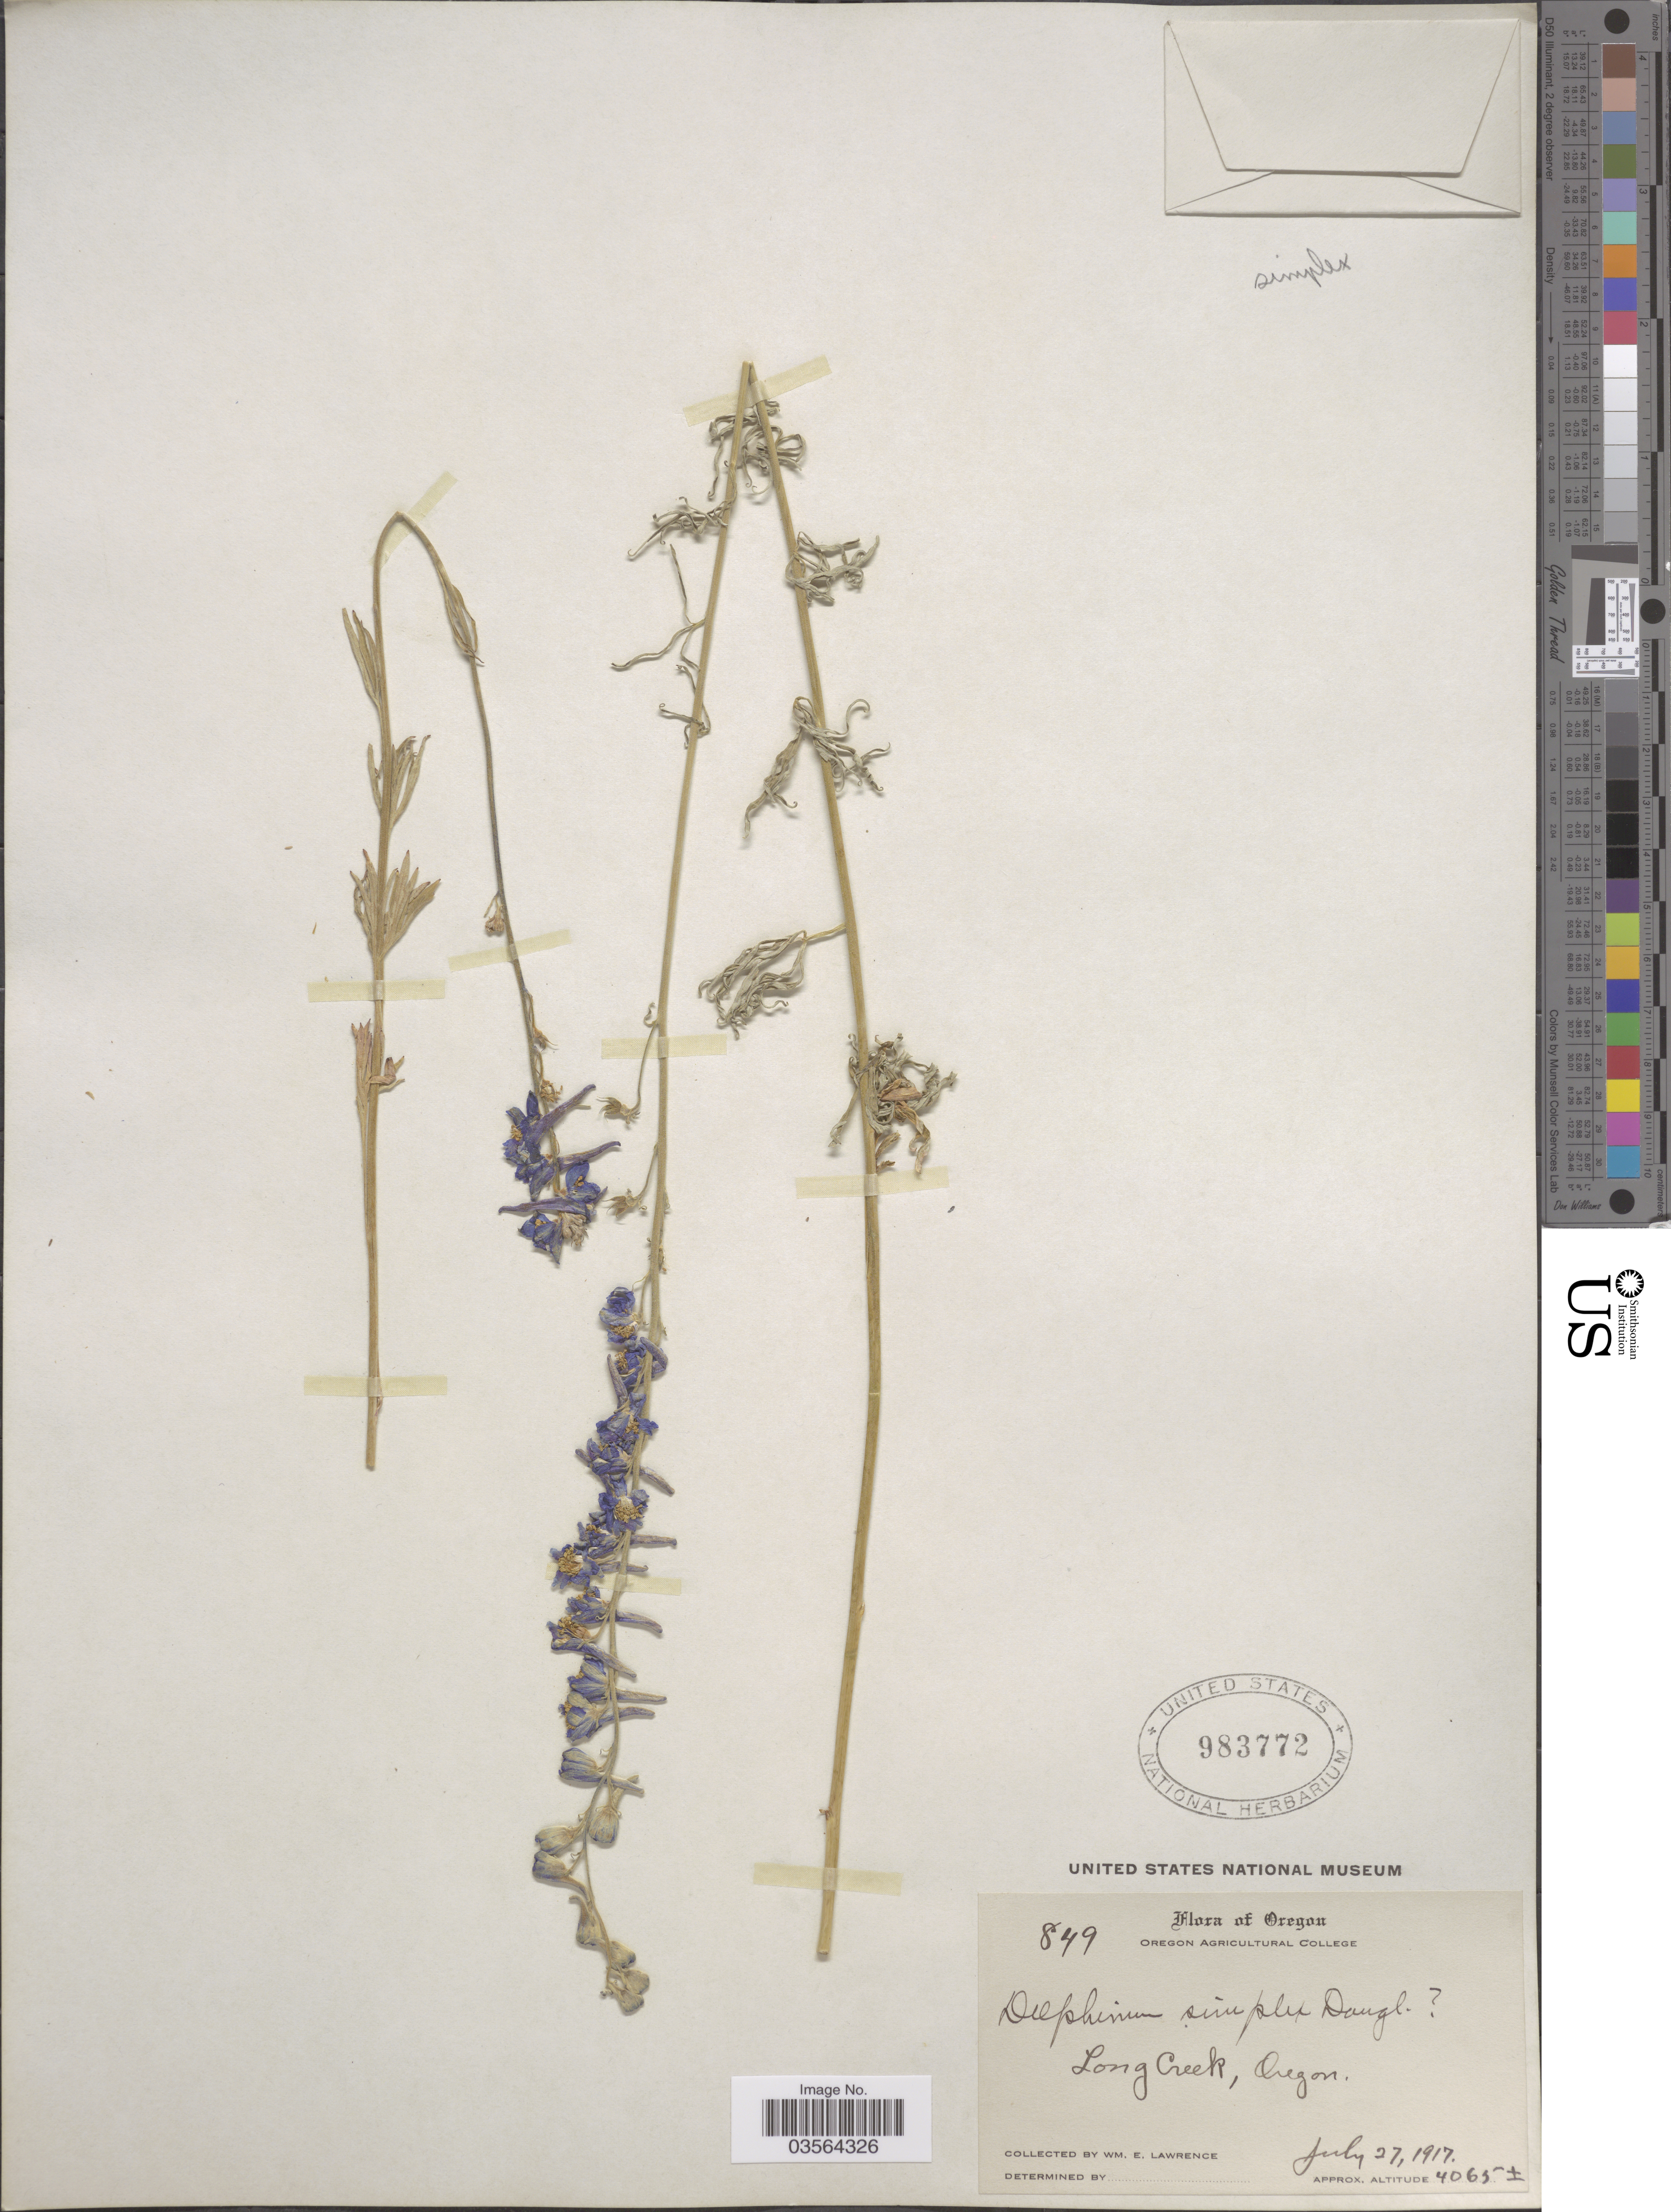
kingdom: Plantae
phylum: Tracheophyta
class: Magnoliopsida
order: Ranunculales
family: Ranunculaceae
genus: Delphinium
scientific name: Delphinium sp.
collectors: W. Lawrence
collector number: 849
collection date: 1917-07-27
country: United States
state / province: Oregon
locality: Long Creek.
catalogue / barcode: US 983772